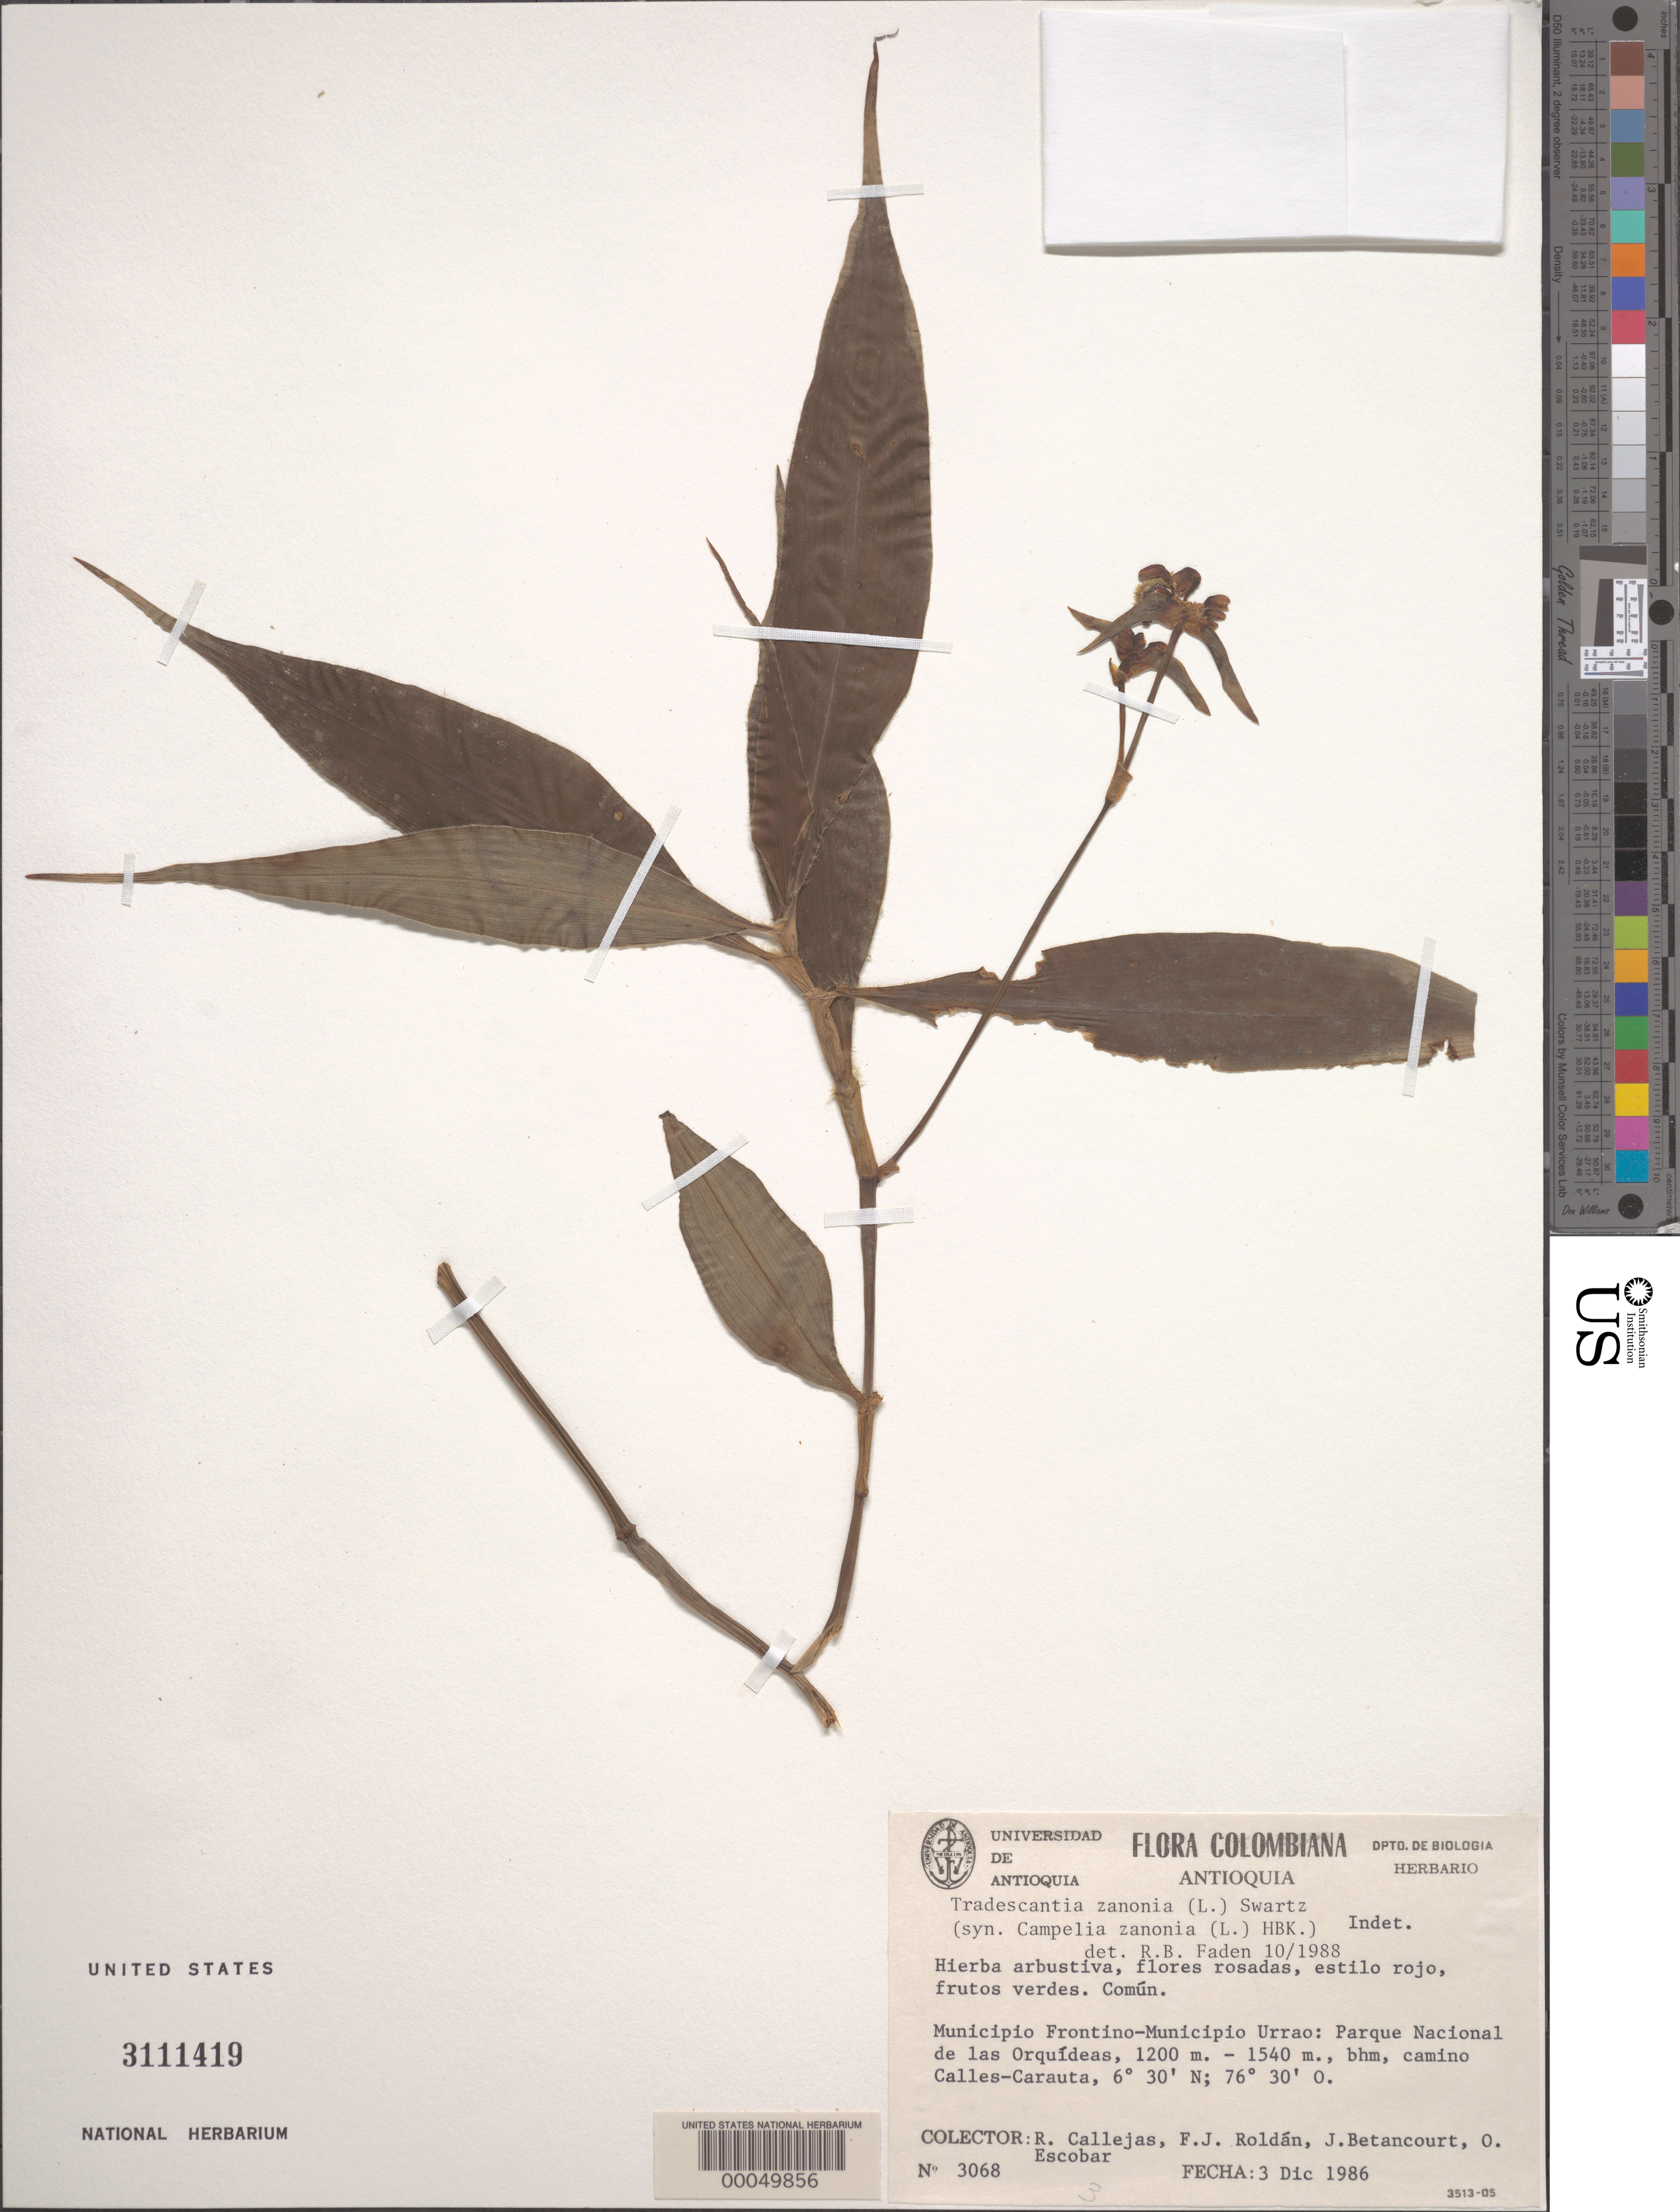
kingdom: Plantae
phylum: Tracheophyta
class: Liliopsida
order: Commelinales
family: Commelinaceae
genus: Tradescantia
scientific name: Tradescantia zanonia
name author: (L.) Sw.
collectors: R. Callejas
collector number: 3068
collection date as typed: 03 Dec 1986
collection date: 1986-12-03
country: Colombia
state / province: Antioquia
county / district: Frontino / Urrao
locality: National Park of Orquideas, road Calles-Carauta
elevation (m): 1200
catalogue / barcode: US 3111419